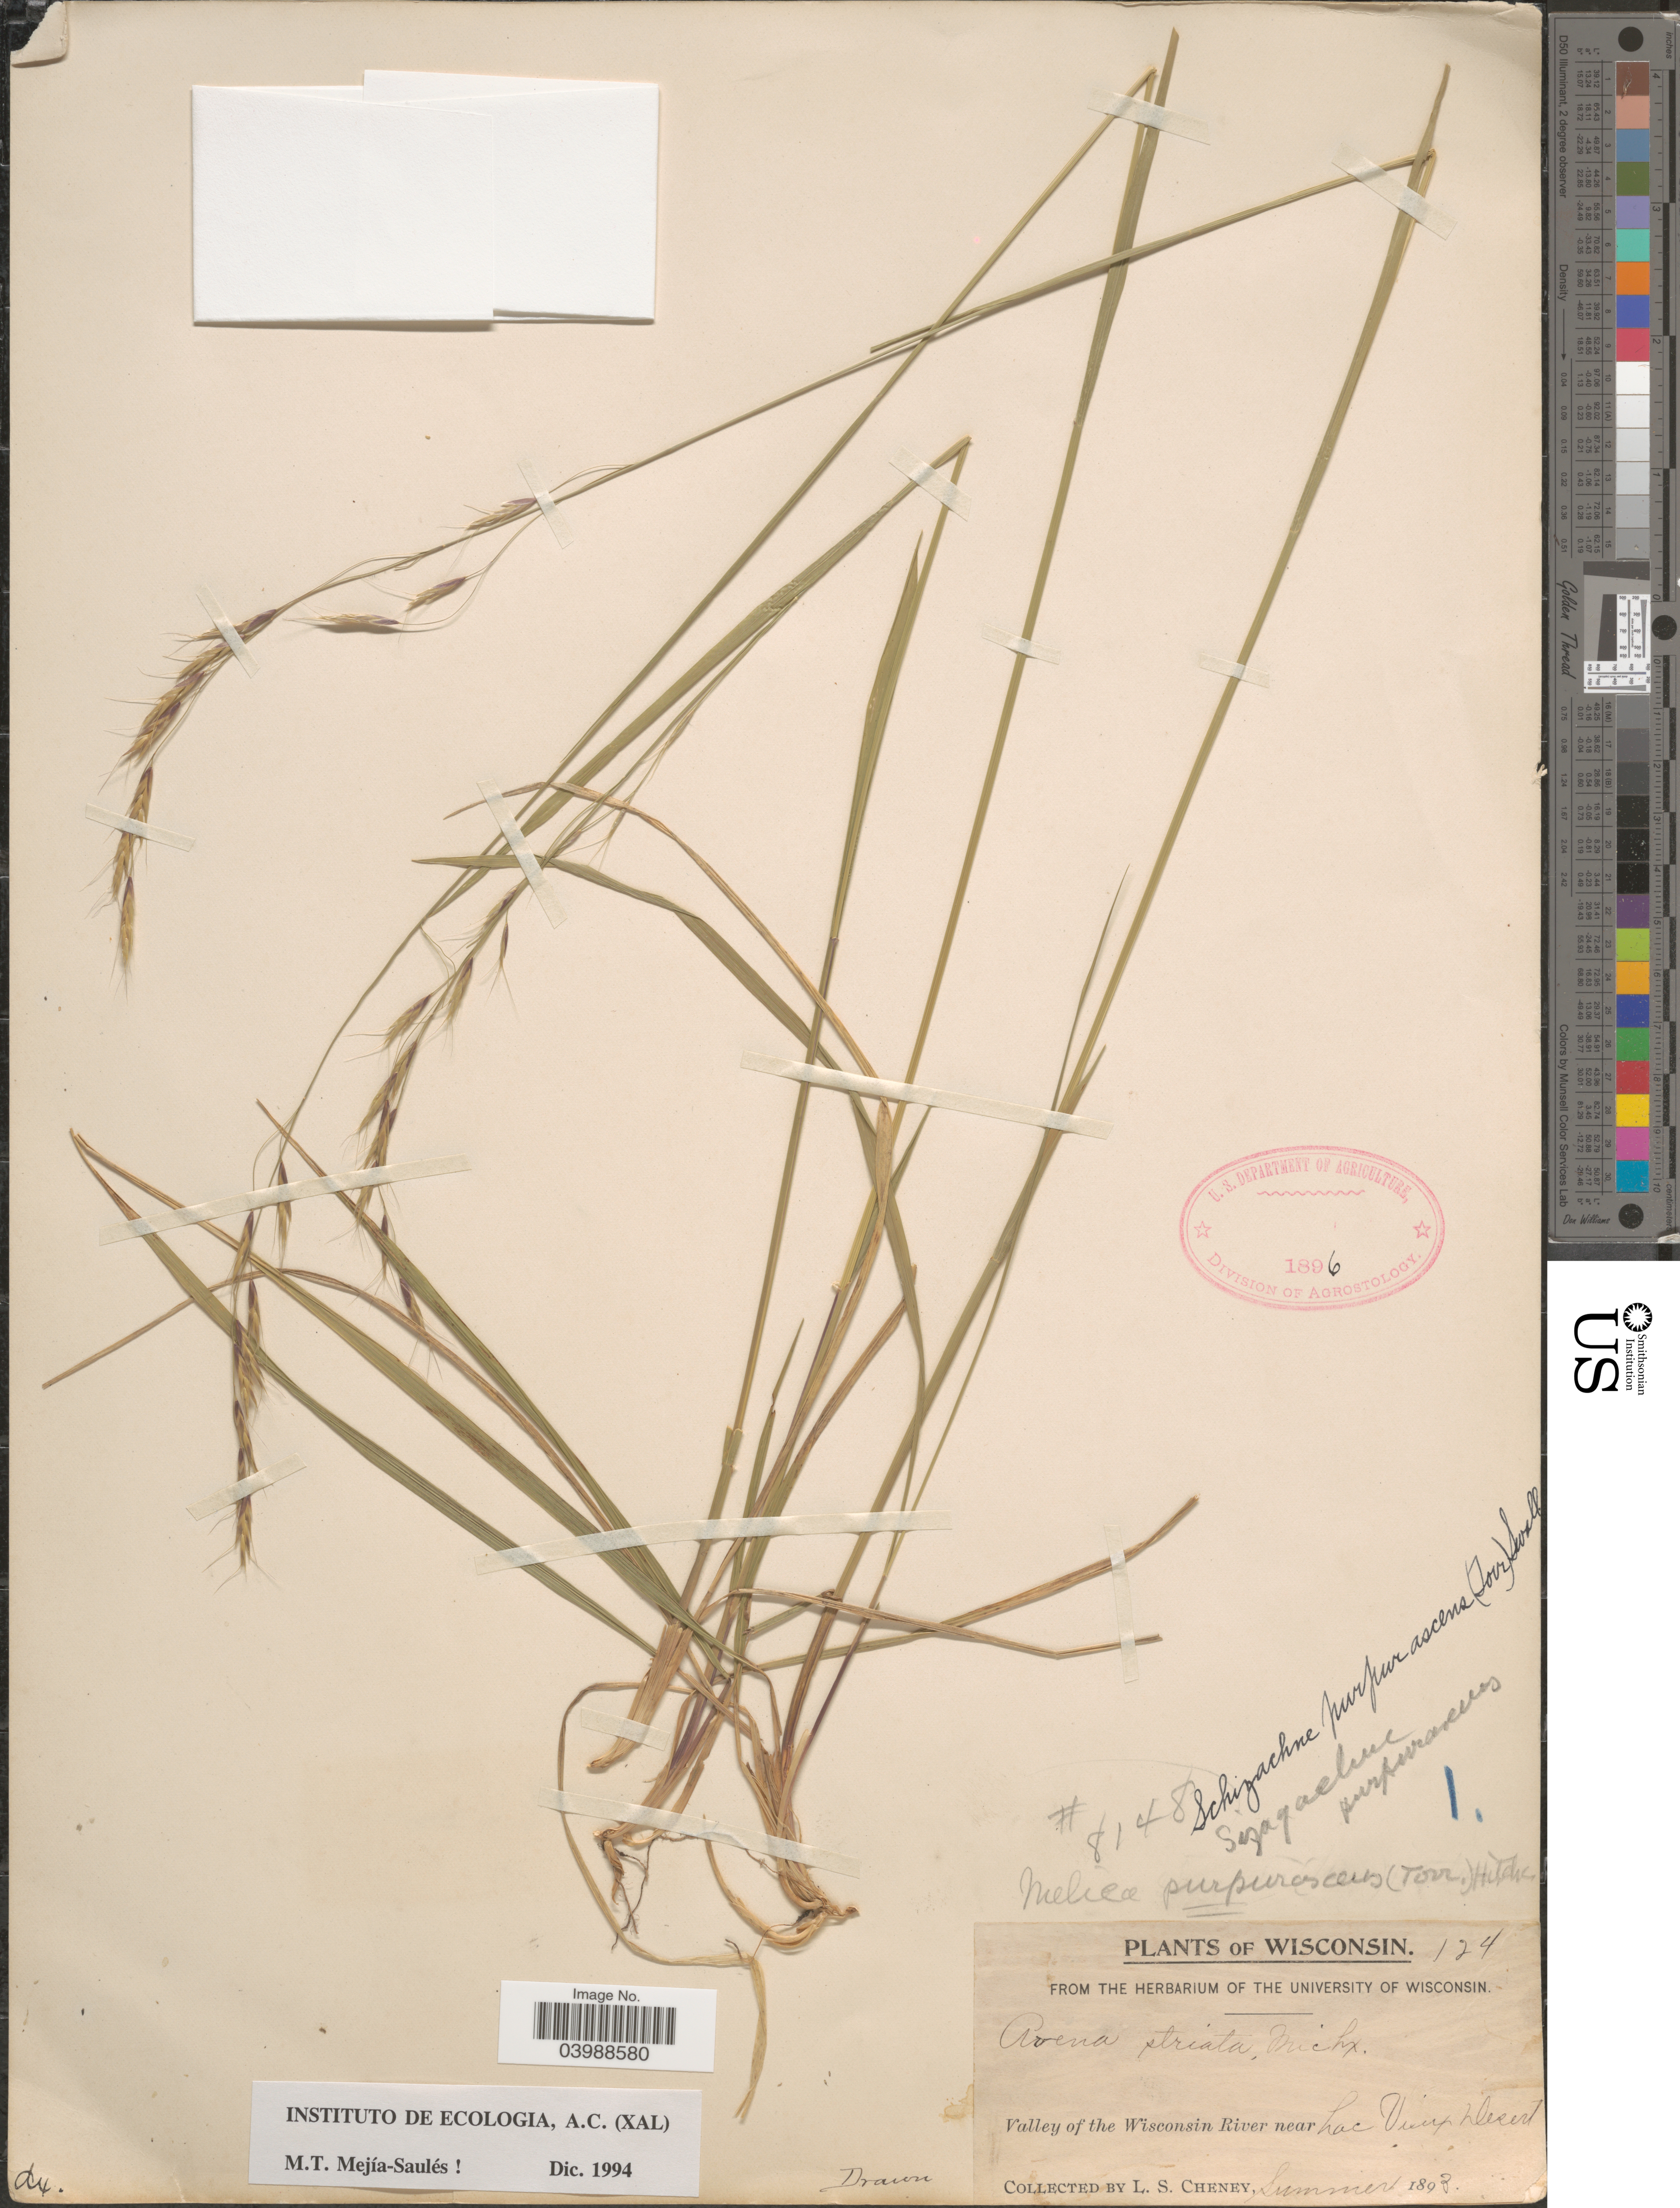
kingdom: Plantae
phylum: Tracheophyta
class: Liliopsida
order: Poales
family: Poaceae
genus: Schizachne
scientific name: Schizachne purpurascens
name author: (Torr.) Swallen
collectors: L. Cheney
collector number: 124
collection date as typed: Summer 1893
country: United States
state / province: Wisconsin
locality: Valley of the Wisconsin River near Lac Vieux Desert.